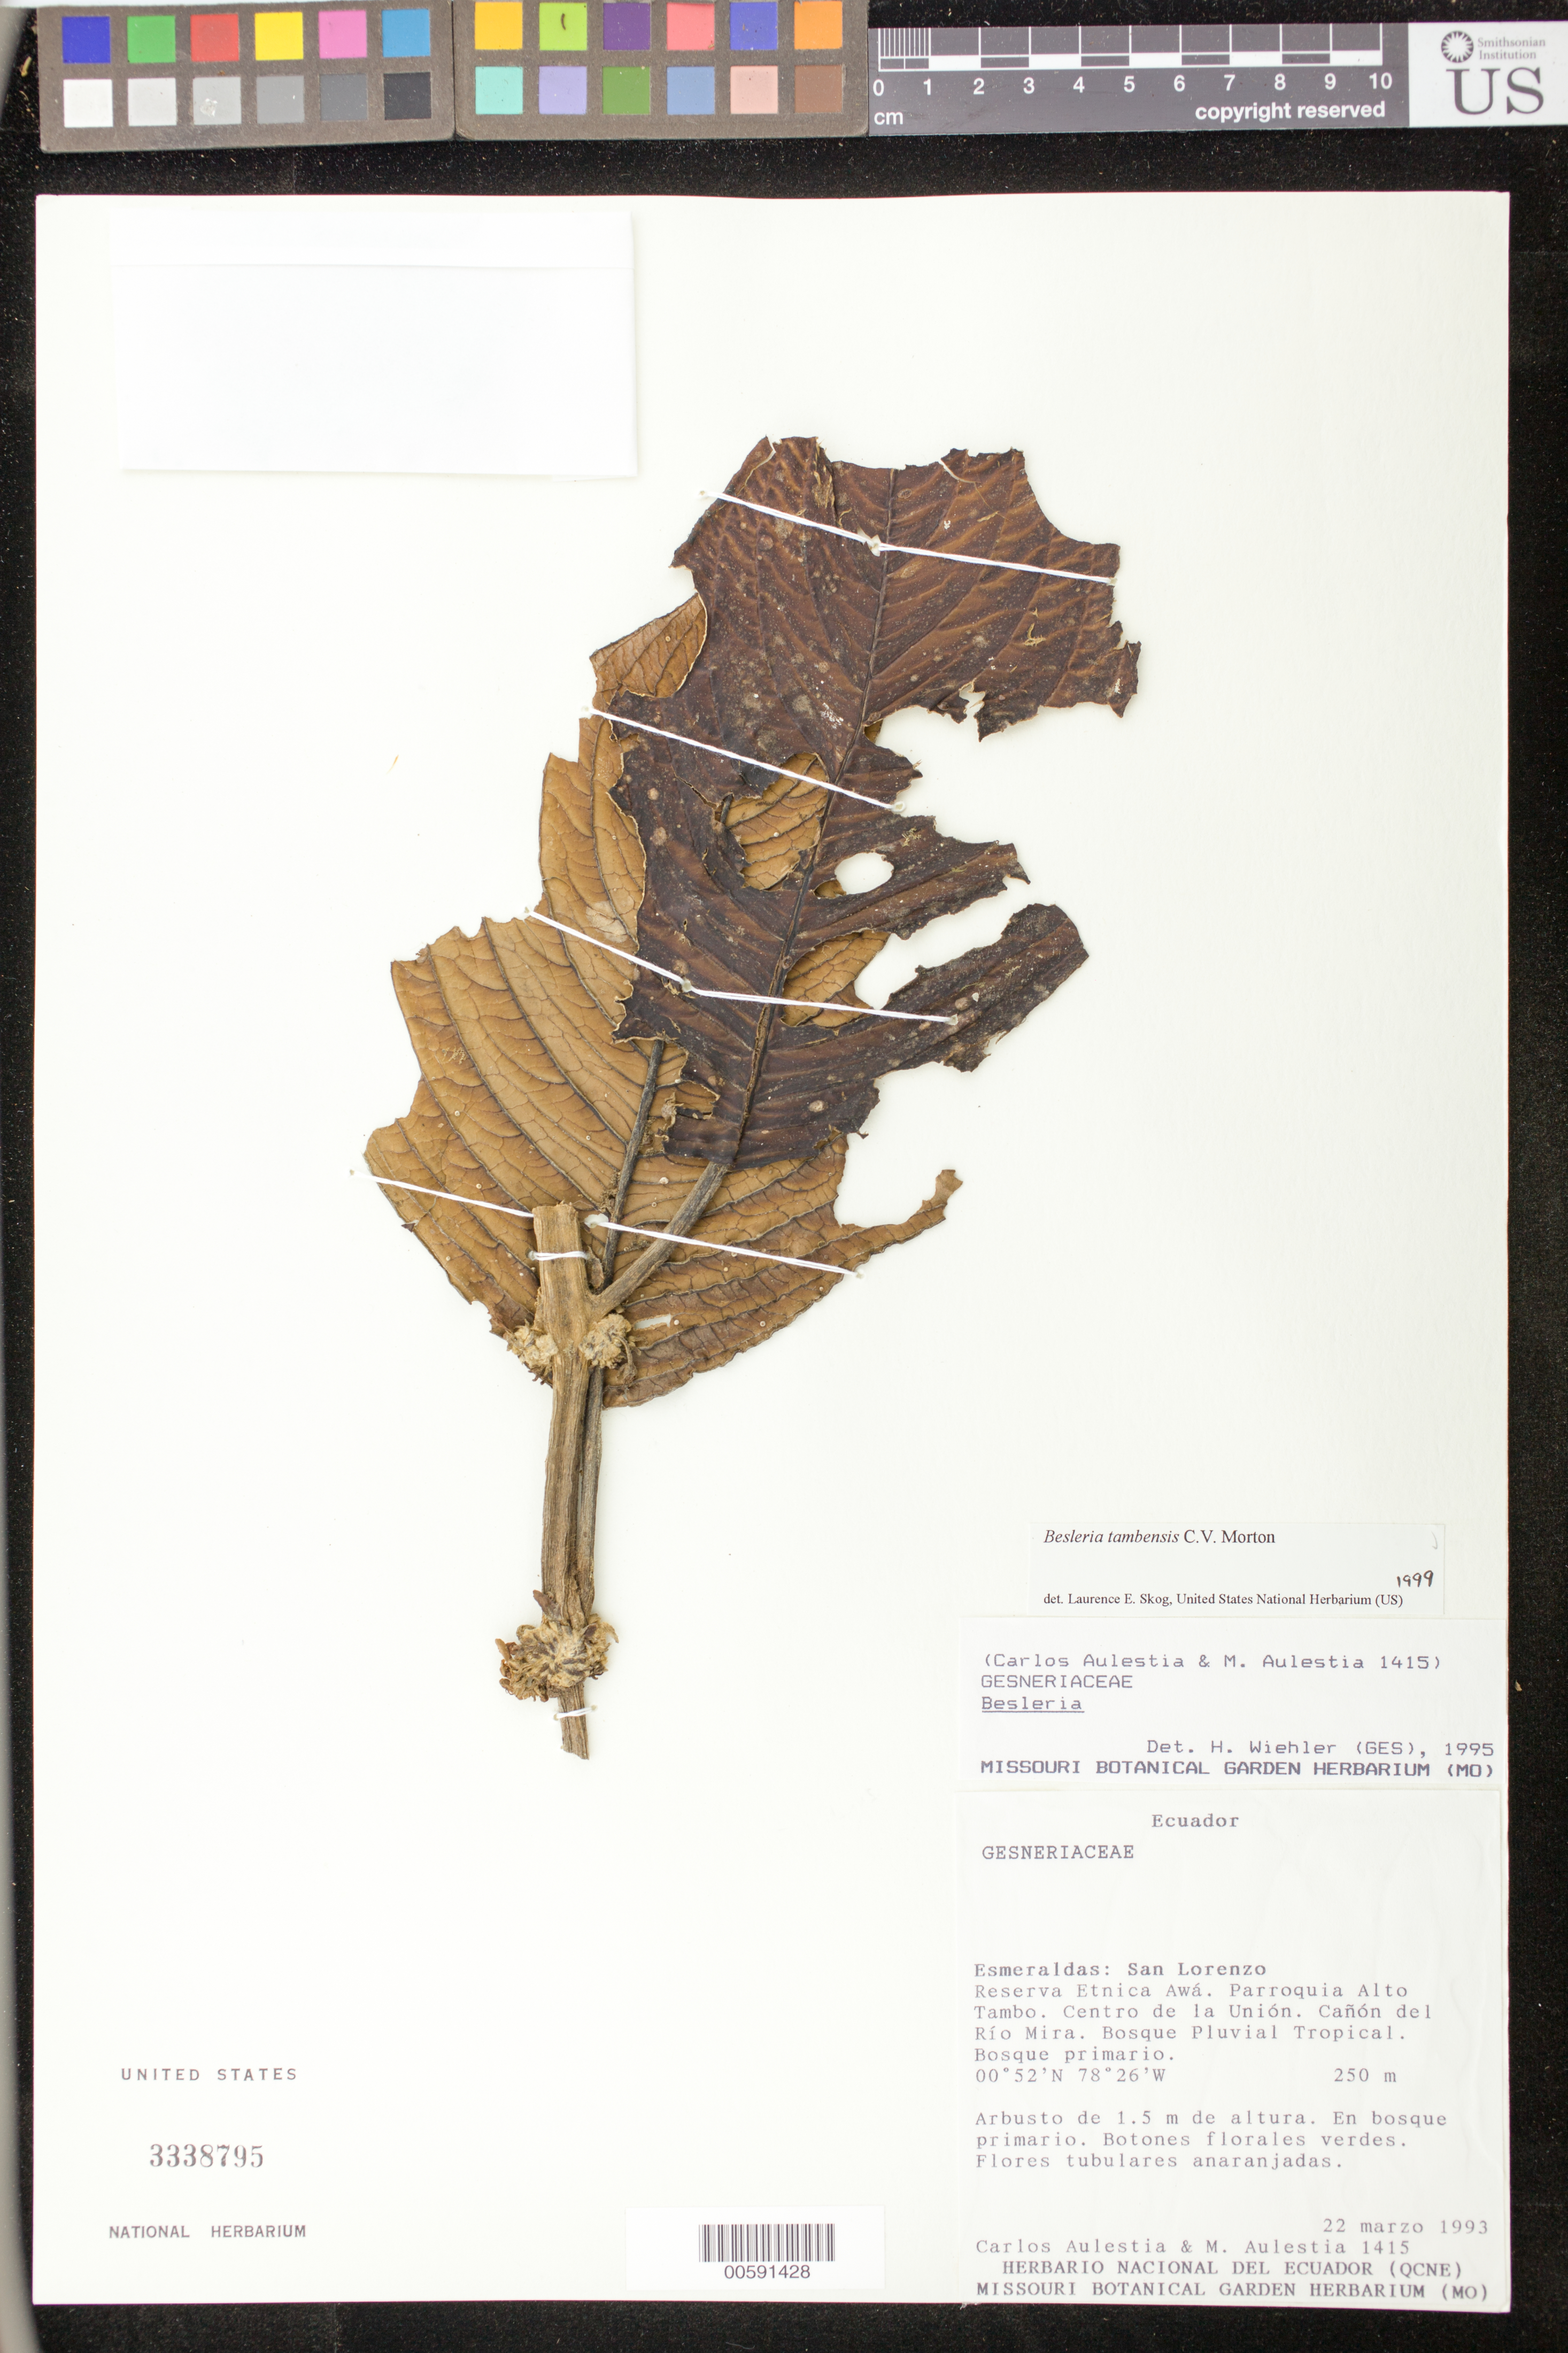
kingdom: Plantae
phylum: Tracheophyta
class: Magnoliopsida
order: Lamiales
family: Gesneriaceae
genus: Besleria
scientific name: Besleria tambensis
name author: C.V. Morton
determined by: Skog, Laurence E.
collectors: C. Aulestia & M. Aulestia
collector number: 1415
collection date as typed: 22 Mar 1993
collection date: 1993-03-22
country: Ecuador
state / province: Esmeraldas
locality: San Lorenzo: Reserva Etnica Awá, Parroquia Alto Tambo, Centro de la Unión, cañón del Río Mira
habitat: Bosque pluvial tropical, bosque primario; en bosque primario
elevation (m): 250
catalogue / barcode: US 3338795